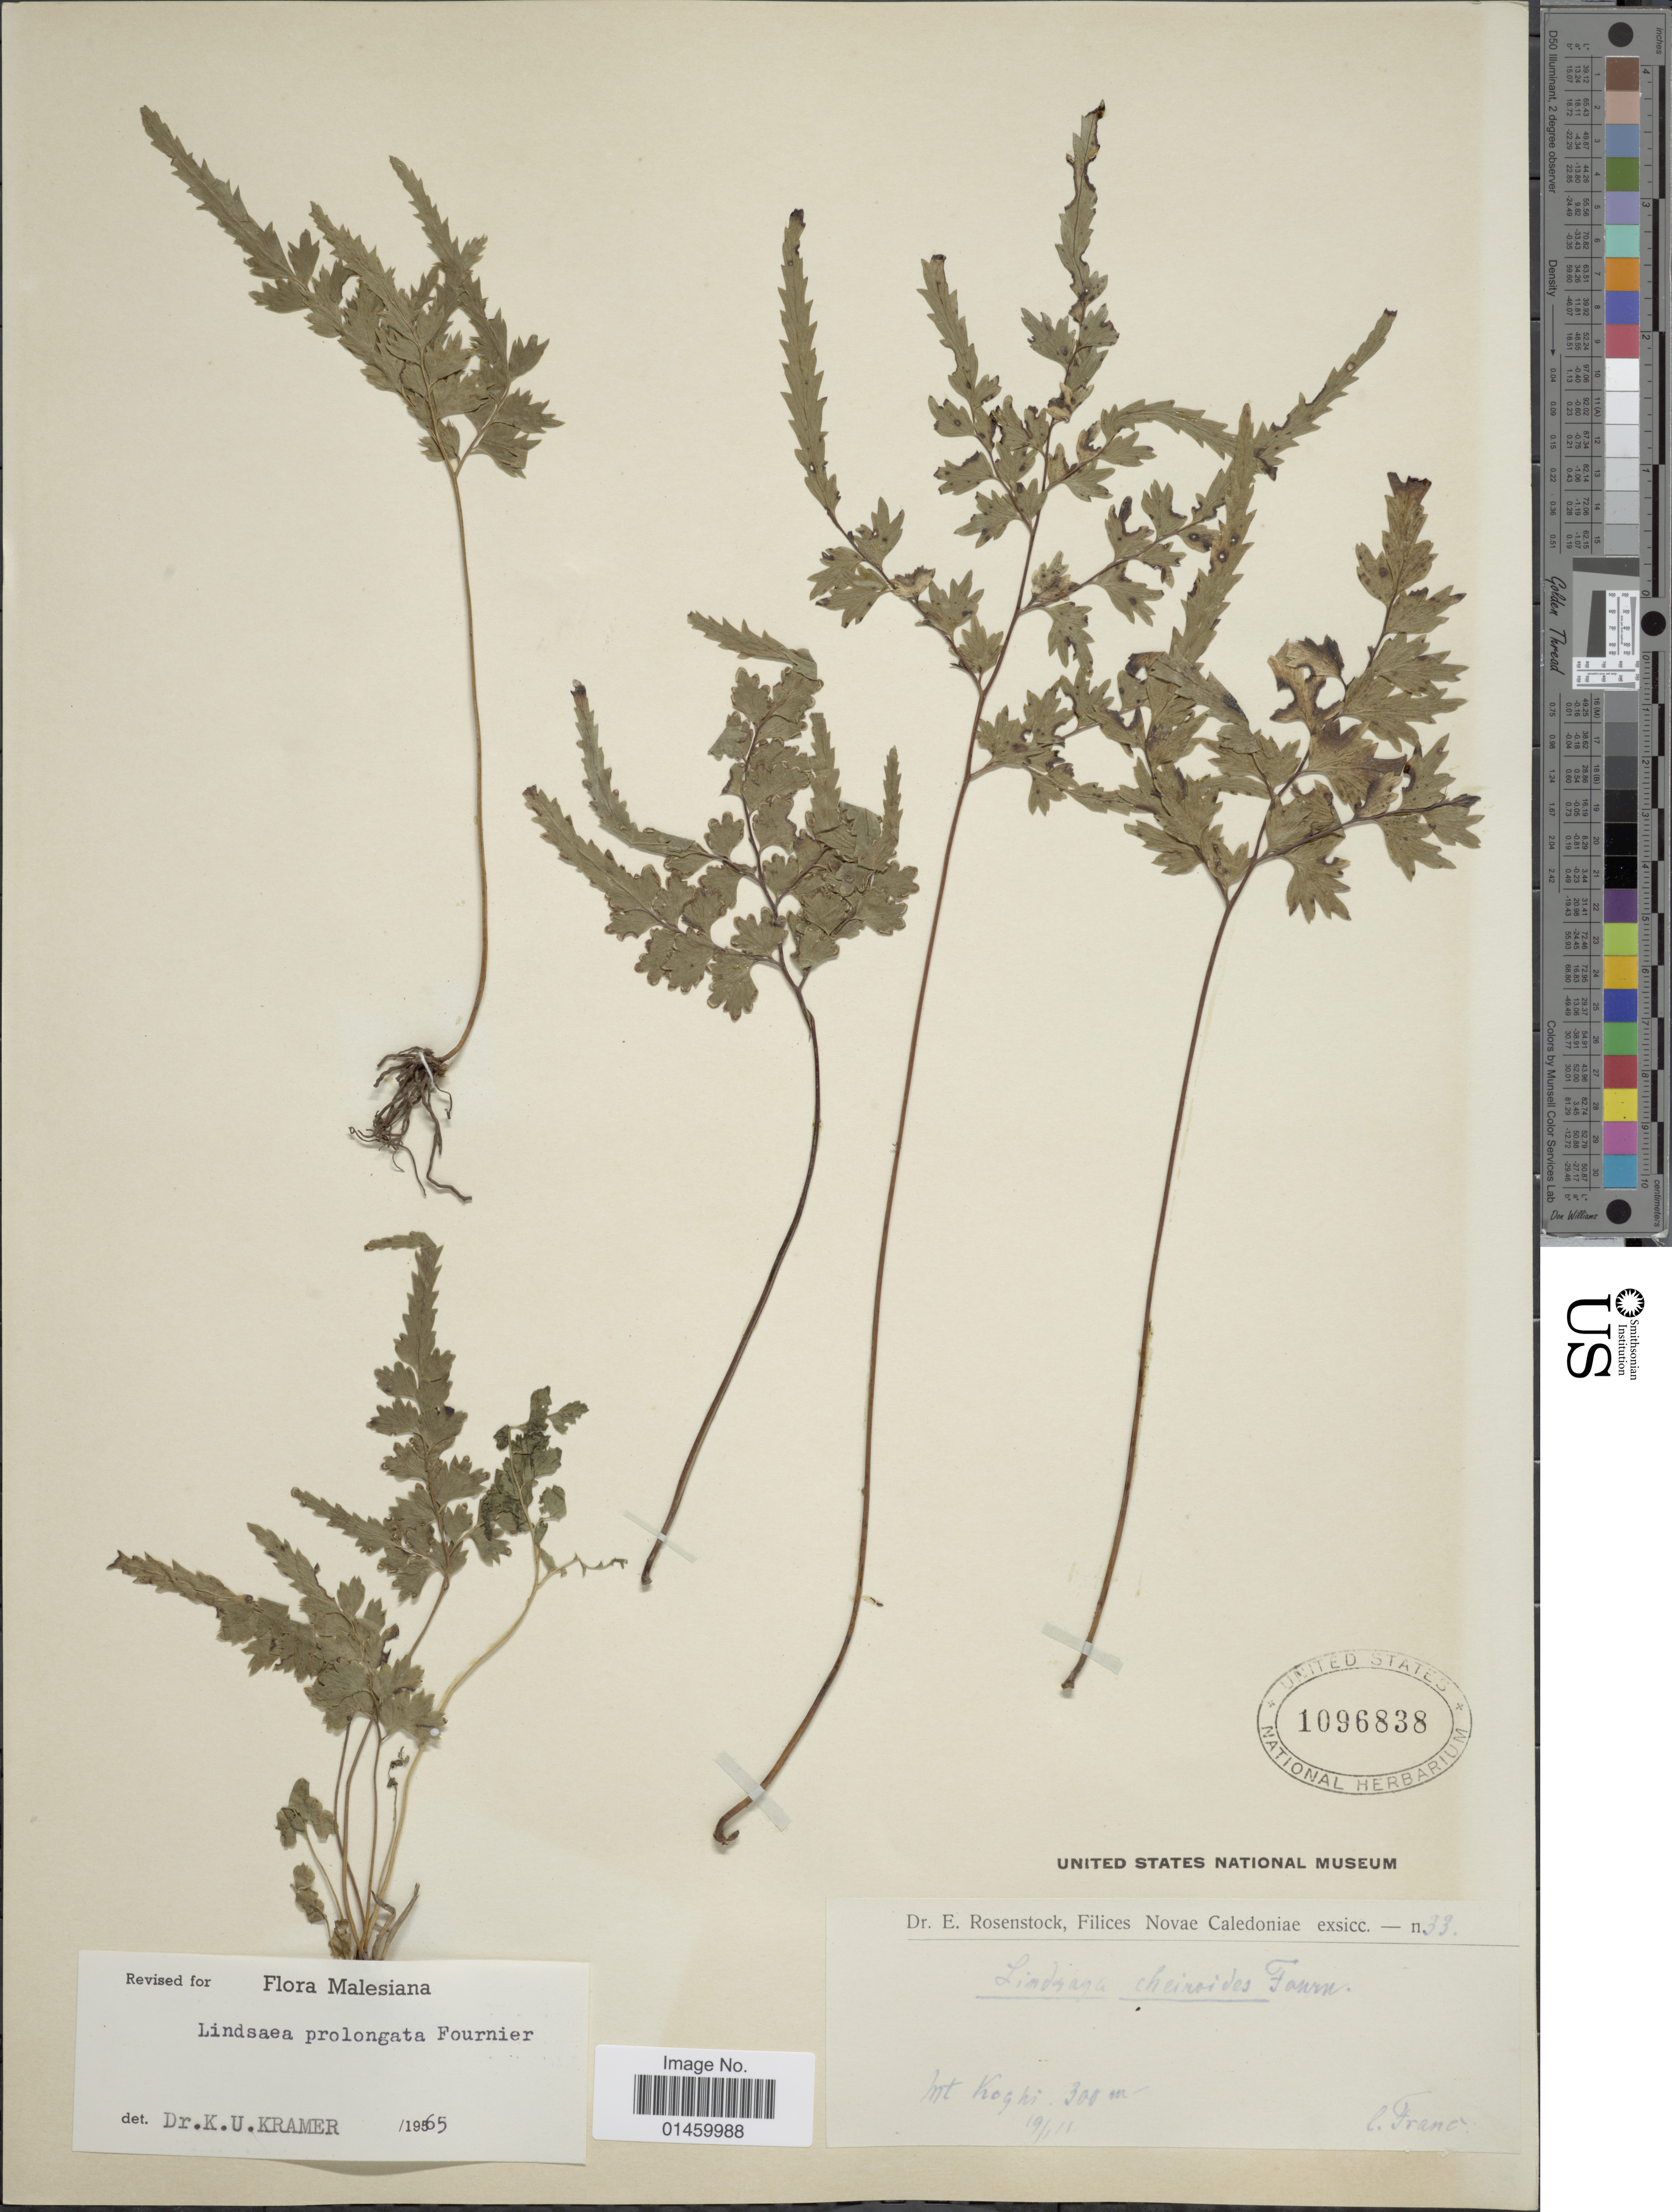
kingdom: Plantae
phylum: Tracheophyta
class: Polypodiopsida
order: Polypodiales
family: Lindsaeaceae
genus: Lindsaea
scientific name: Lindsaea prolongata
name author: E. Fourn.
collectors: Franc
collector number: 33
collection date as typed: Transcribed d/m/y: 19/1/11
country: New Caledonia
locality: Mt Koghi.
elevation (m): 300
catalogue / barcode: US 1096838